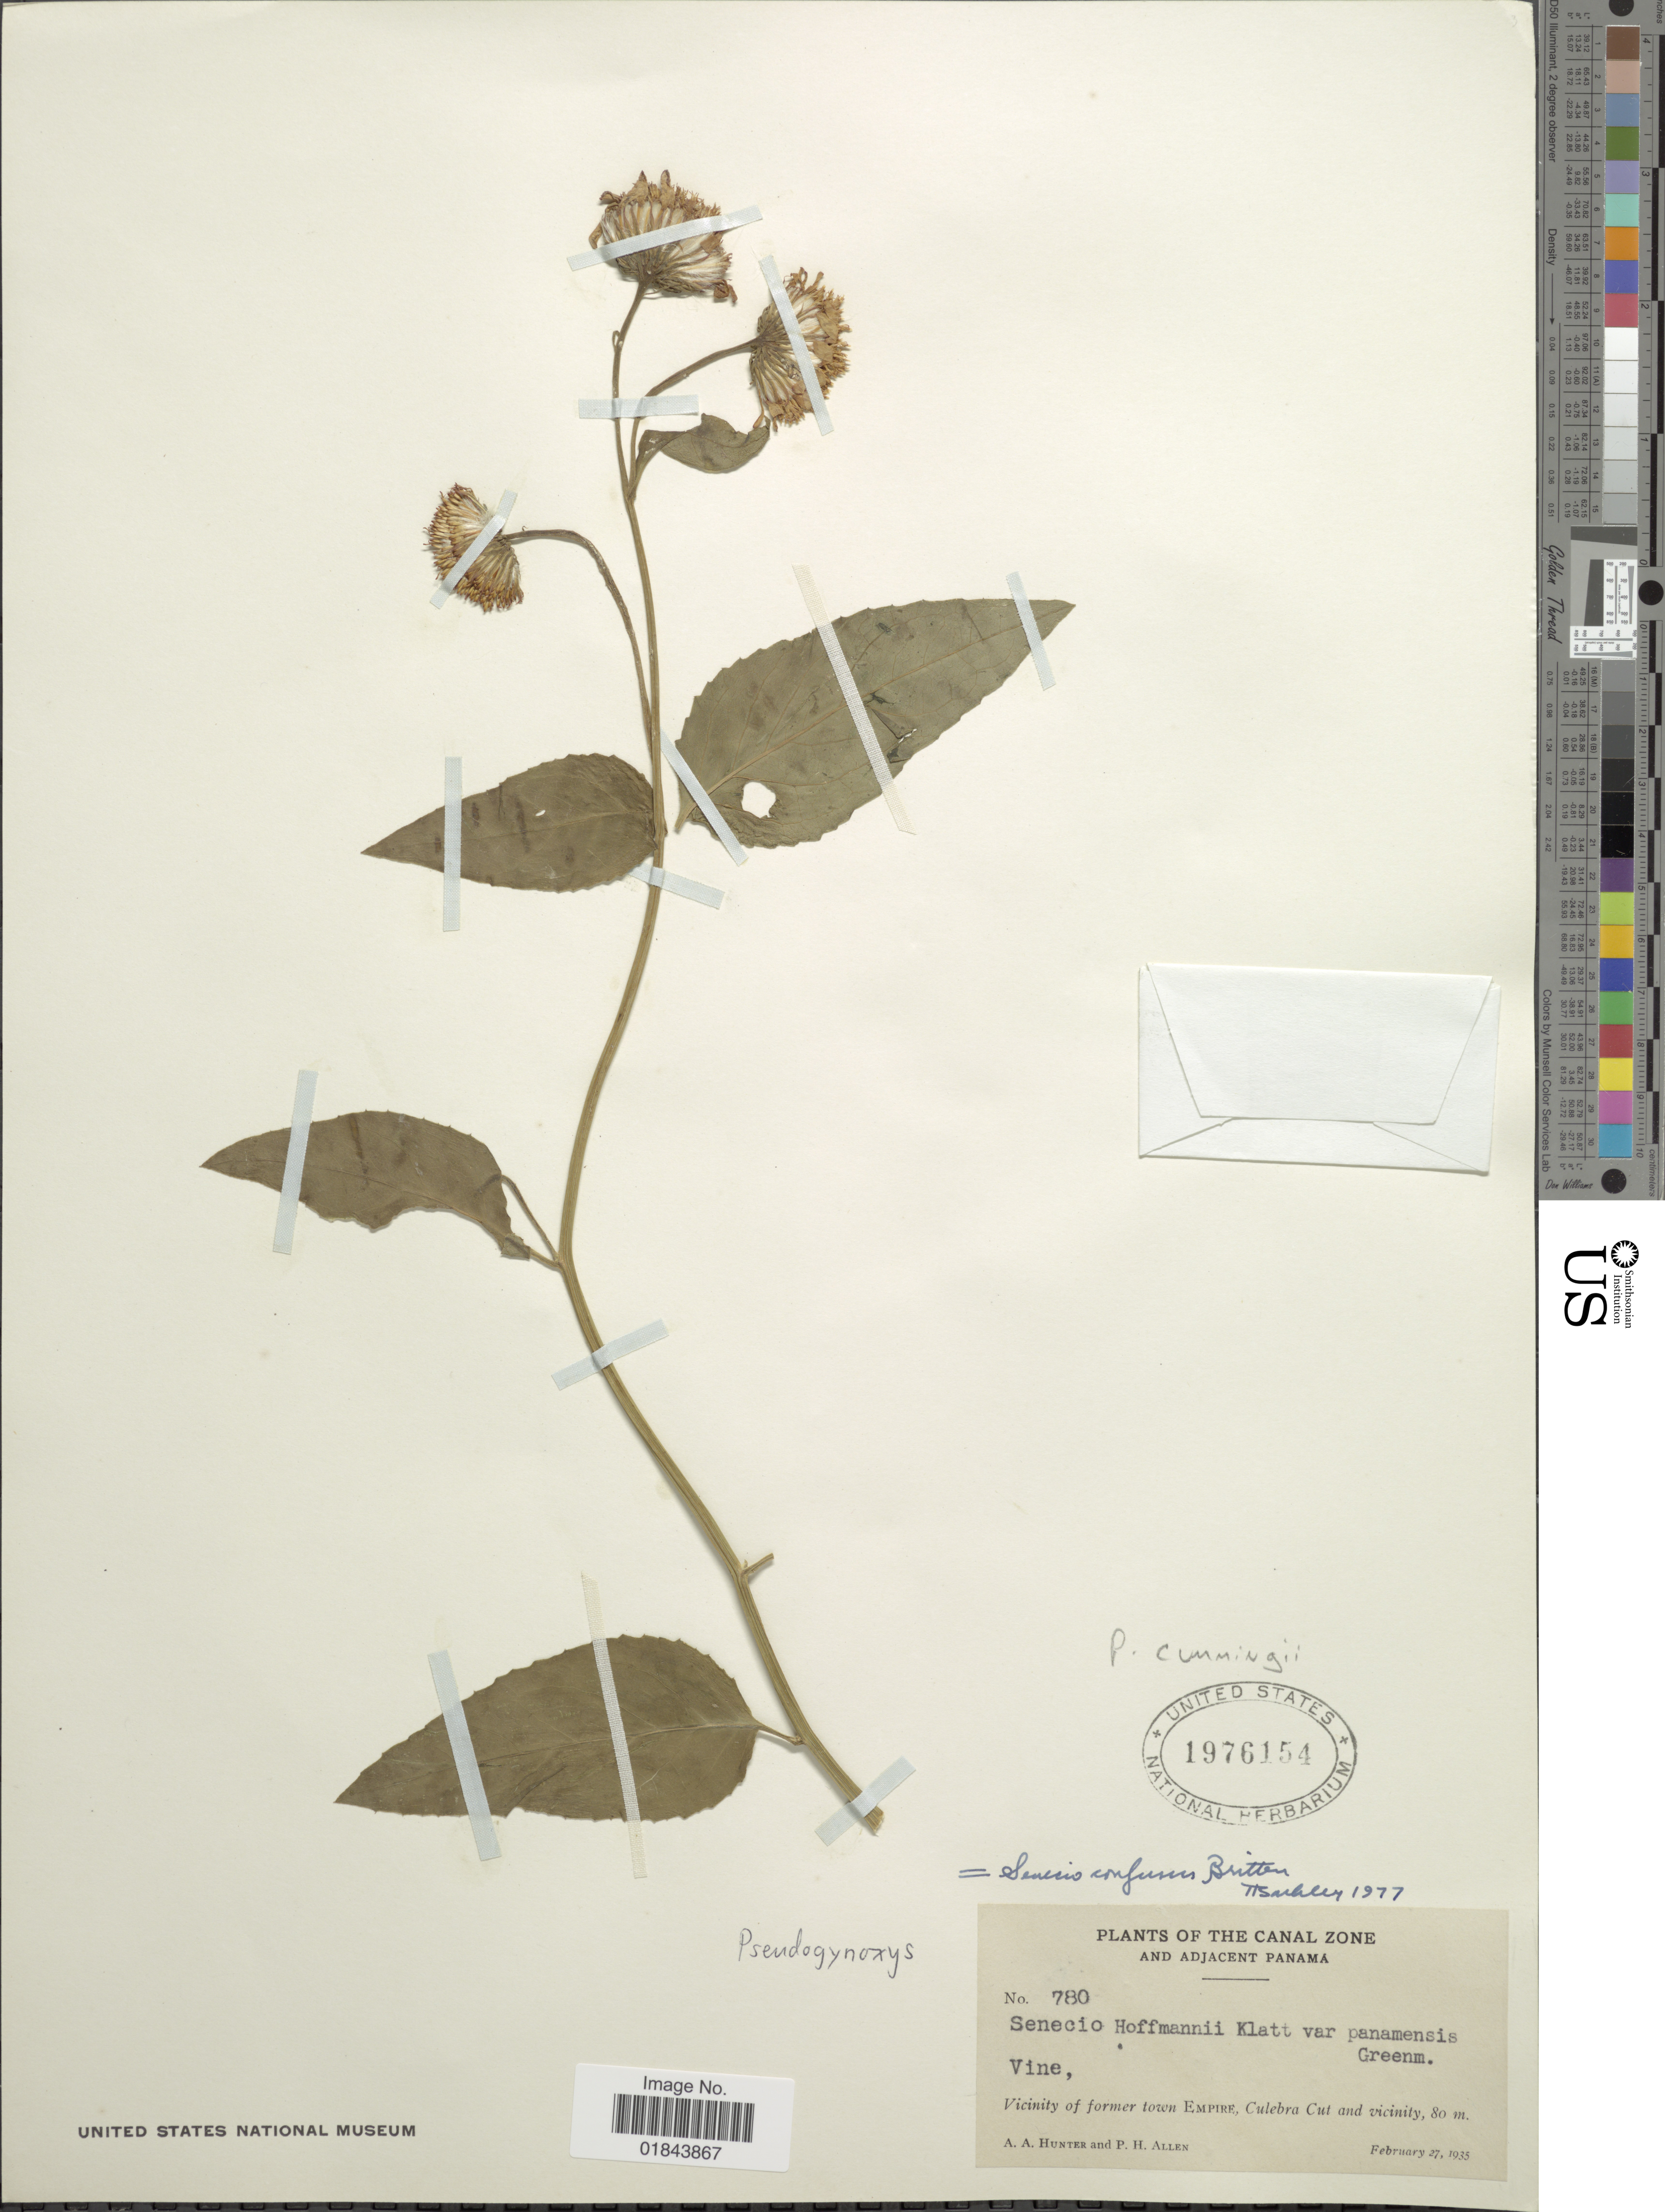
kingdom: Plantae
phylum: Tracheophyta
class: Magnoliopsida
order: Asterales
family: Asteraceae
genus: Pseudogynoxys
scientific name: Pseudogynoxys cummingii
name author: (Benth.) H. Rob. & Cuatrec.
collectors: A. Hunter & P. H. Allen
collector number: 780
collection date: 1935-02-27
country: Panama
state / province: Colón / Panamá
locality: Canal Zone and adjacent Panamá. Vine, Vicinity of former town Empire, Culebra Cut and vicinity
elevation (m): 80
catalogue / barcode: US 1976154